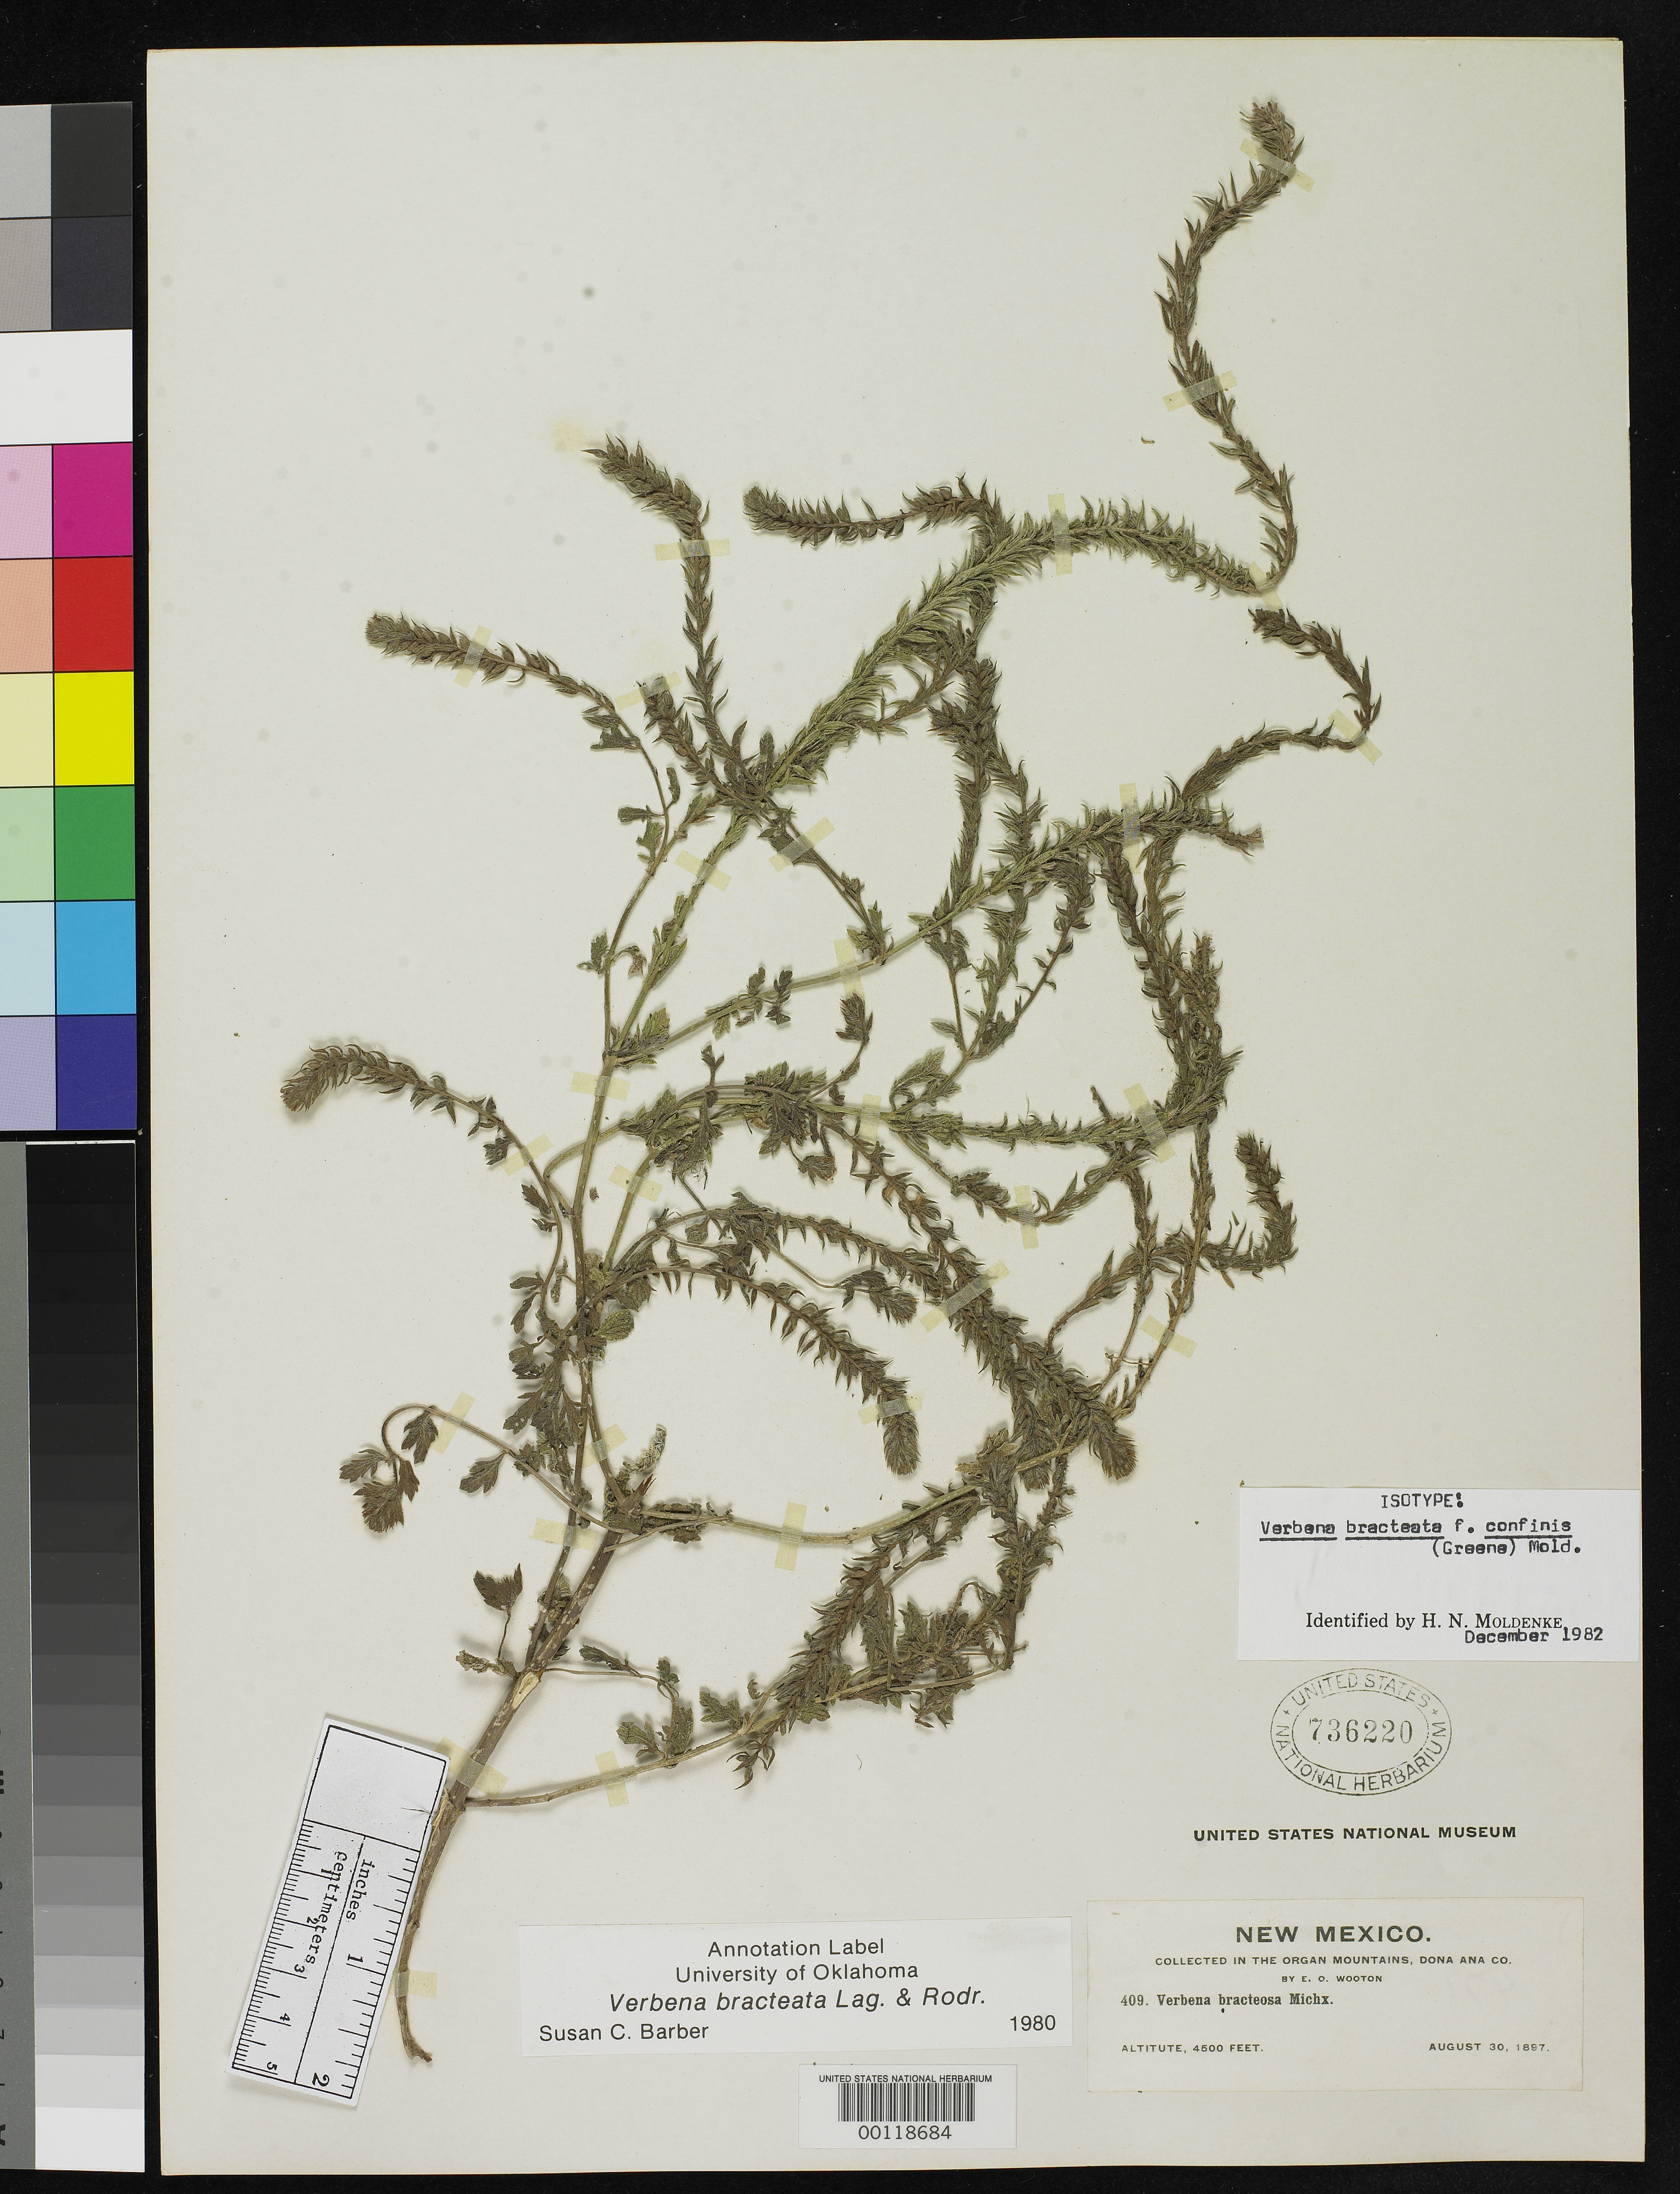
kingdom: Plantae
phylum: Tracheophyta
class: Magnoliopsida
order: Lamiales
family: Verbenaceae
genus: Verbena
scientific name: Verbena confinis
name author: Greene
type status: Isotype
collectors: E. O. Wooton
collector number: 409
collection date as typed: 30 Aug 1897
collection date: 1897-08-30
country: United States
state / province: New Mexico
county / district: Dona Ana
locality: Organ Mountains.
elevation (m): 1372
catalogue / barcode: US 736220